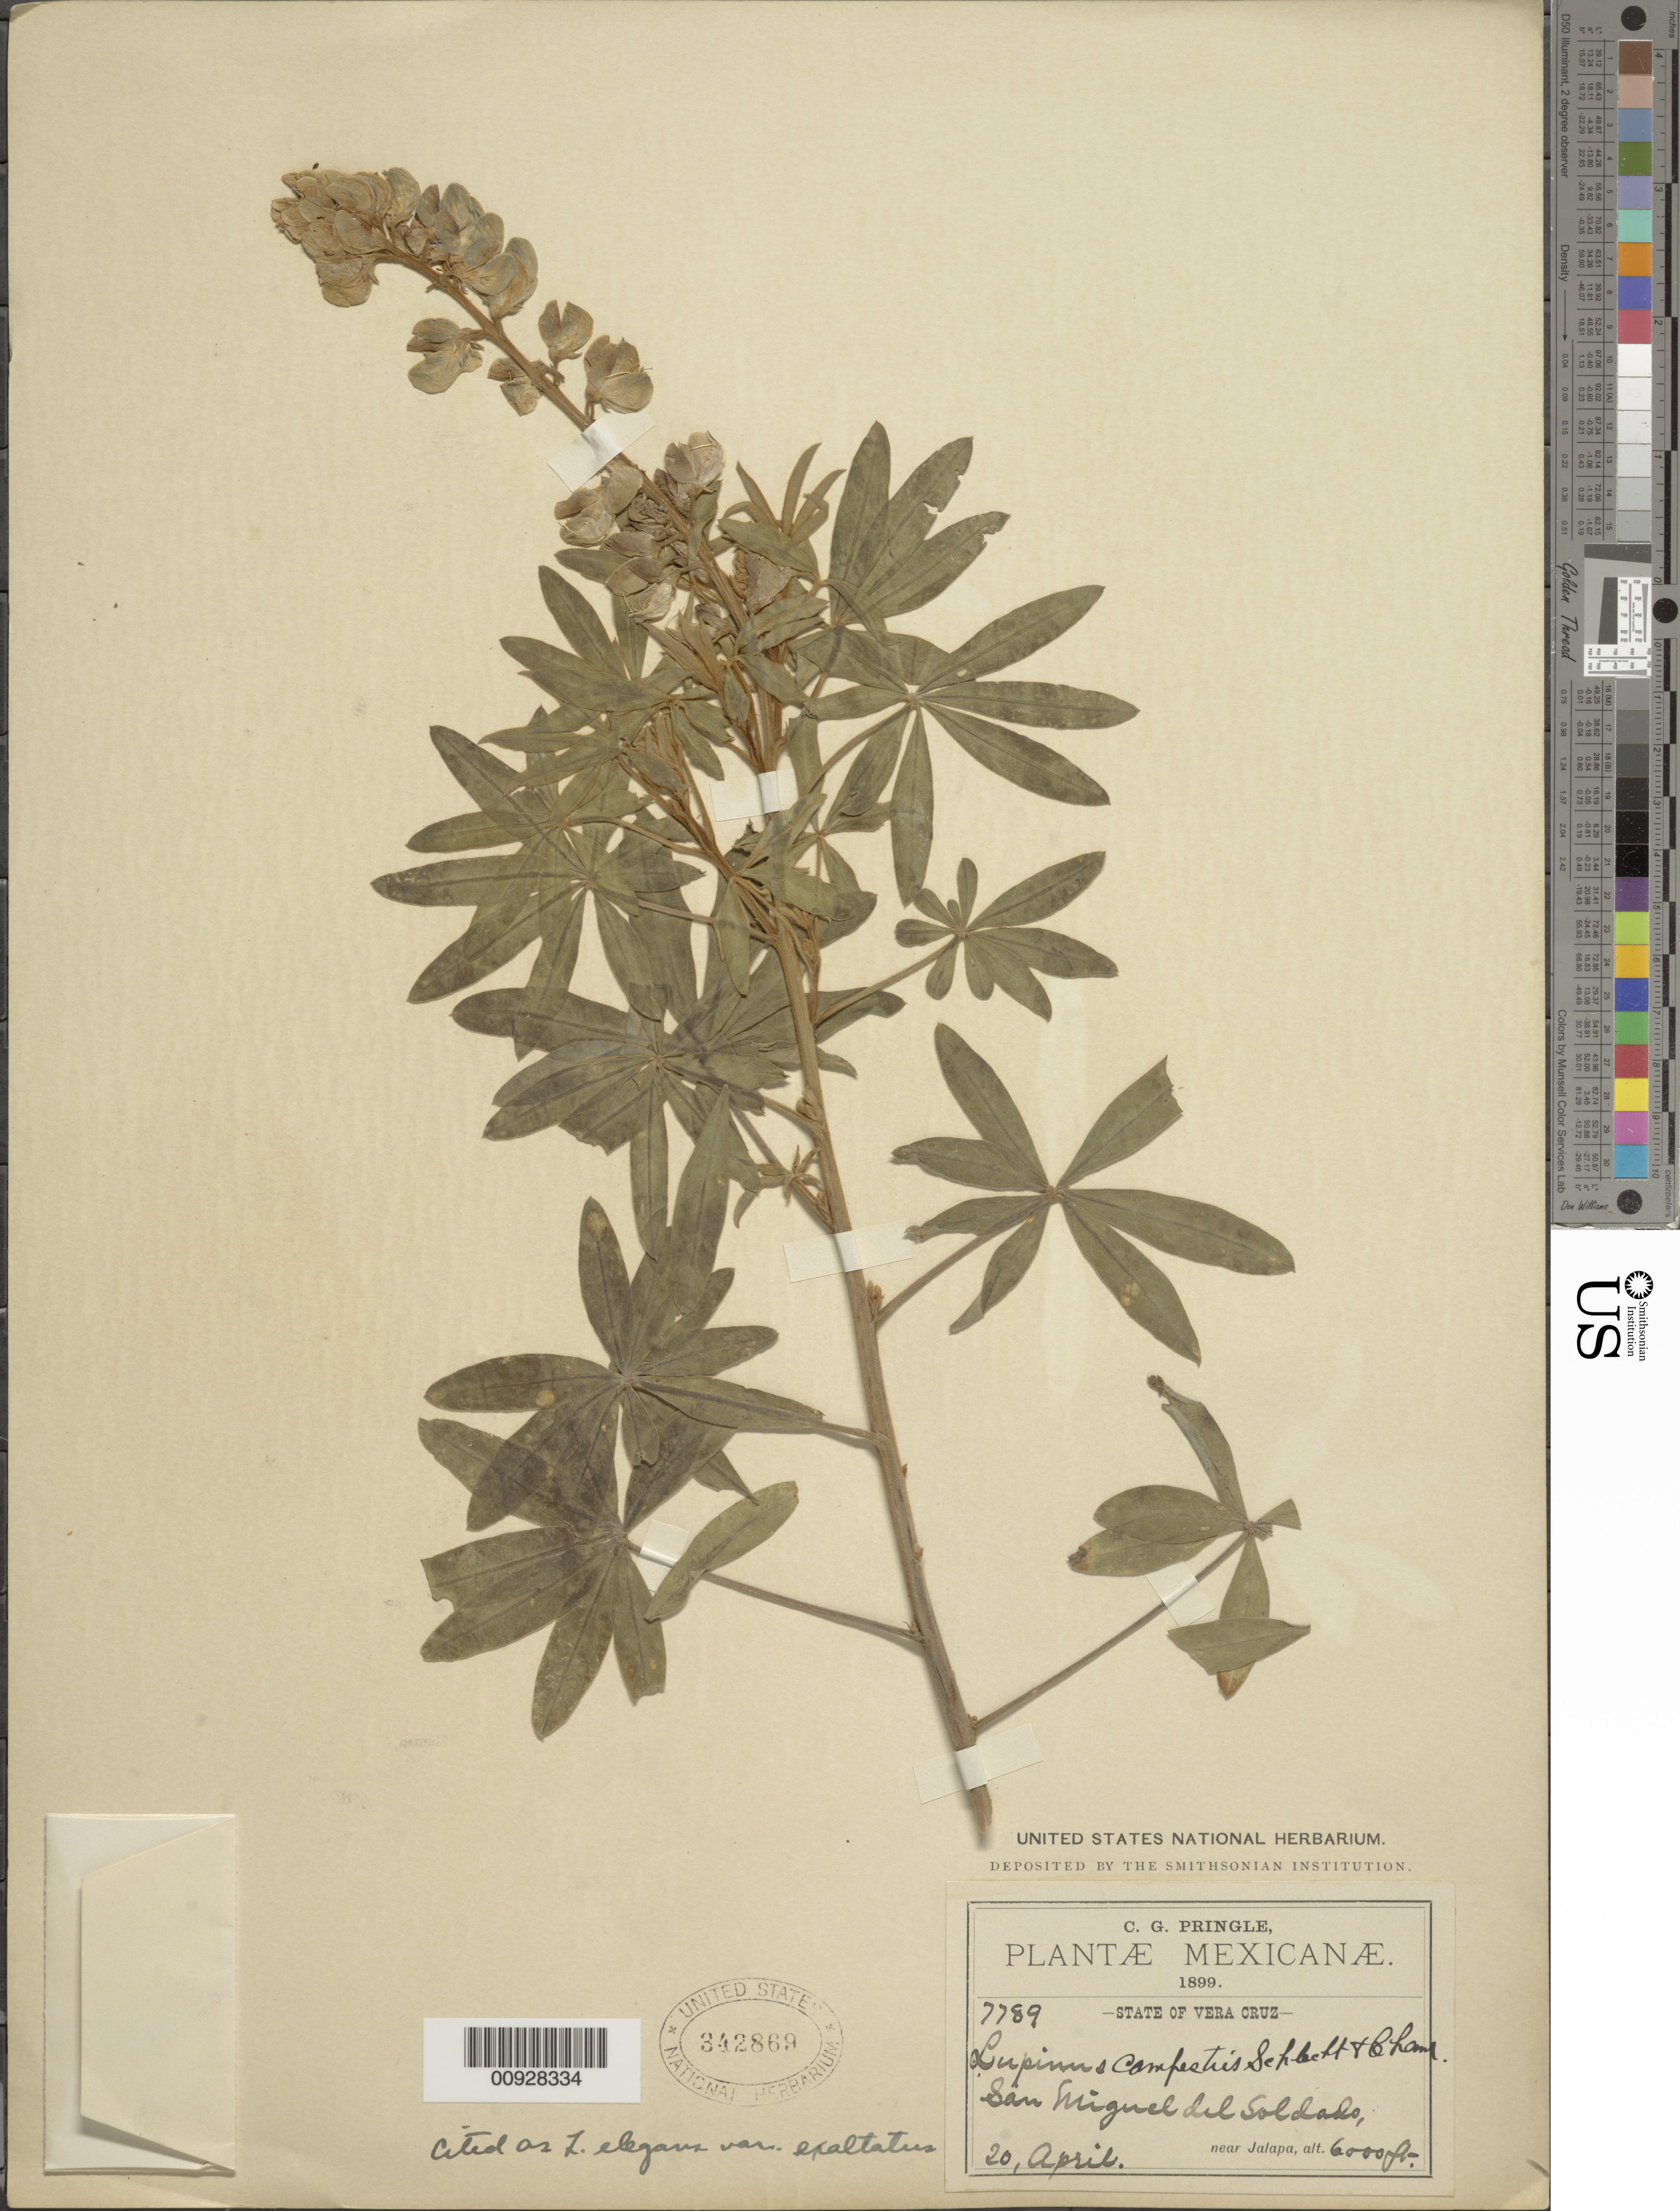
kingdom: Plantae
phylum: Tracheophyta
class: Magnoliopsida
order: Fabales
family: Fabaceae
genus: Lupinus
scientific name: Lupinus campestris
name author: Cham. & Schltdl.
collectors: C. G. Pringle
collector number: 7789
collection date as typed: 20 Apr 1899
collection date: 1899-04-20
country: Mexico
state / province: Veracruz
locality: San Miguel del Soldado, near Jalapa, State of Veracruz.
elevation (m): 1829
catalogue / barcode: US 342869